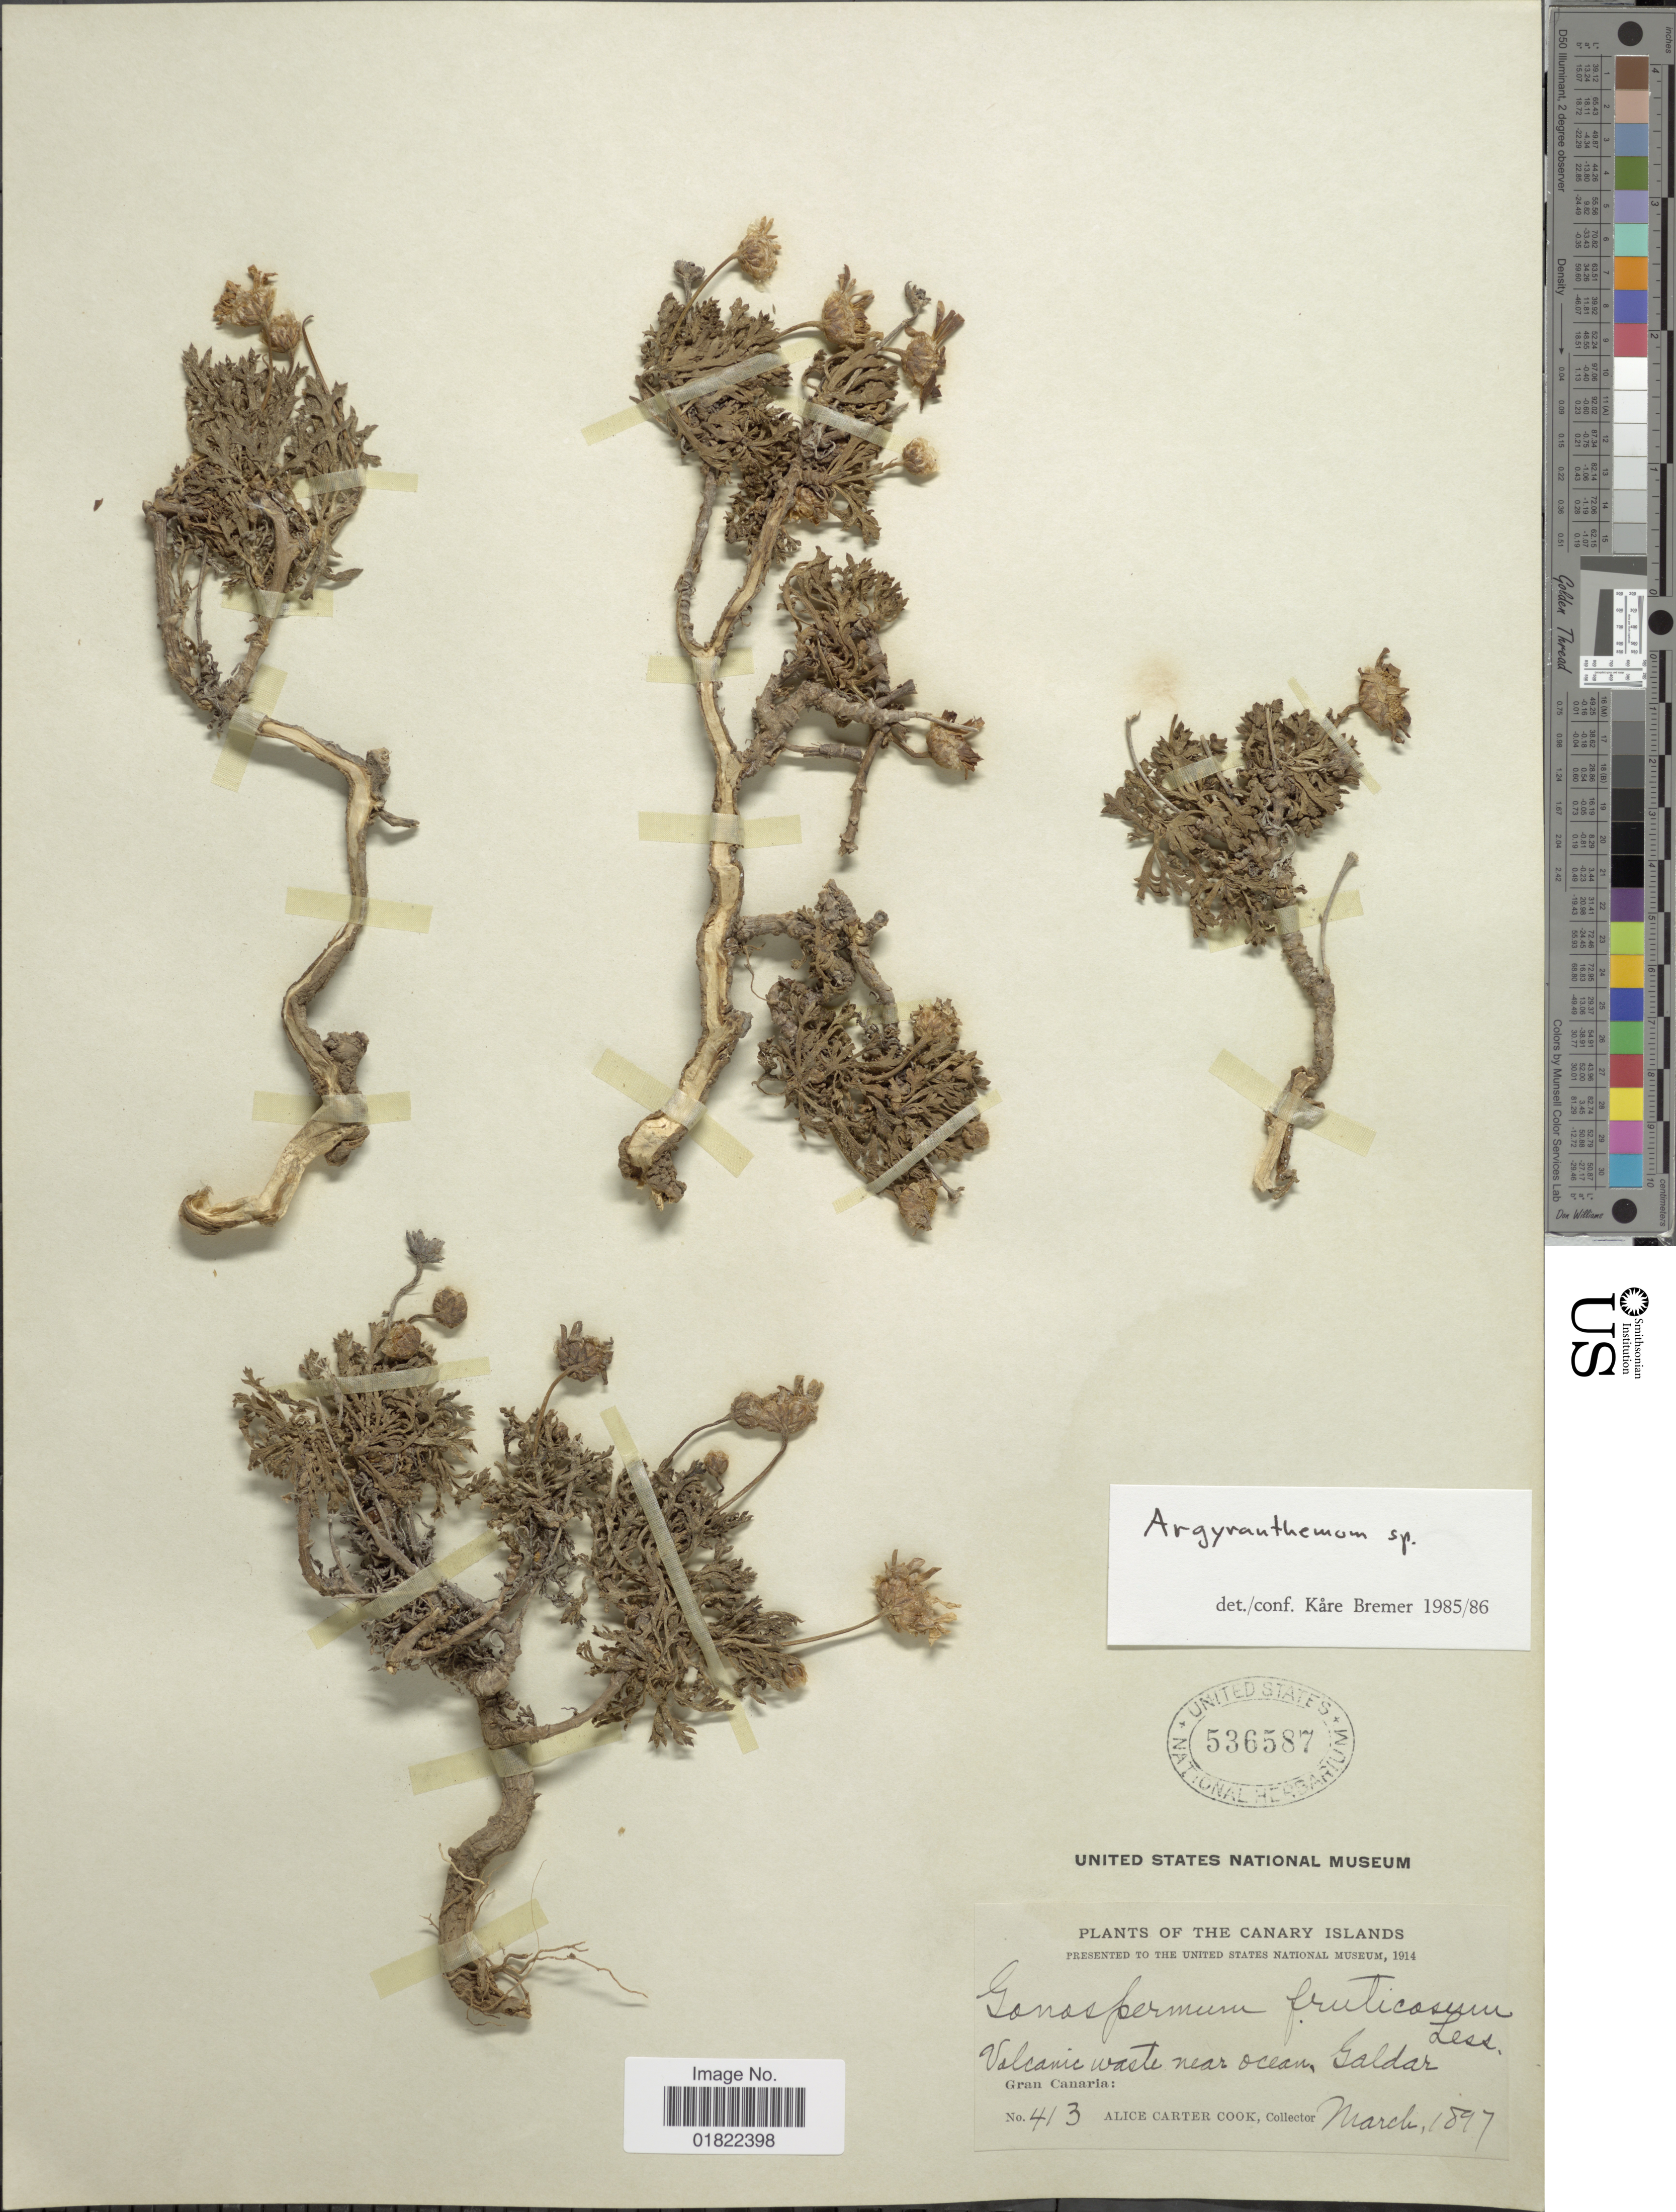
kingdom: Plantae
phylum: Tracheophyta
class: Magnoliopsida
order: Asterales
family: Asteraceae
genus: Argyranthemum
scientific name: Argyranthemum sp.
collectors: Alice C. Cook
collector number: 413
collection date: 1897-03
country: Spain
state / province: Canarias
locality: The Canary Islands, Volcanic waste near ocean, Galdar, Gran Canaria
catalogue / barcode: US 536587